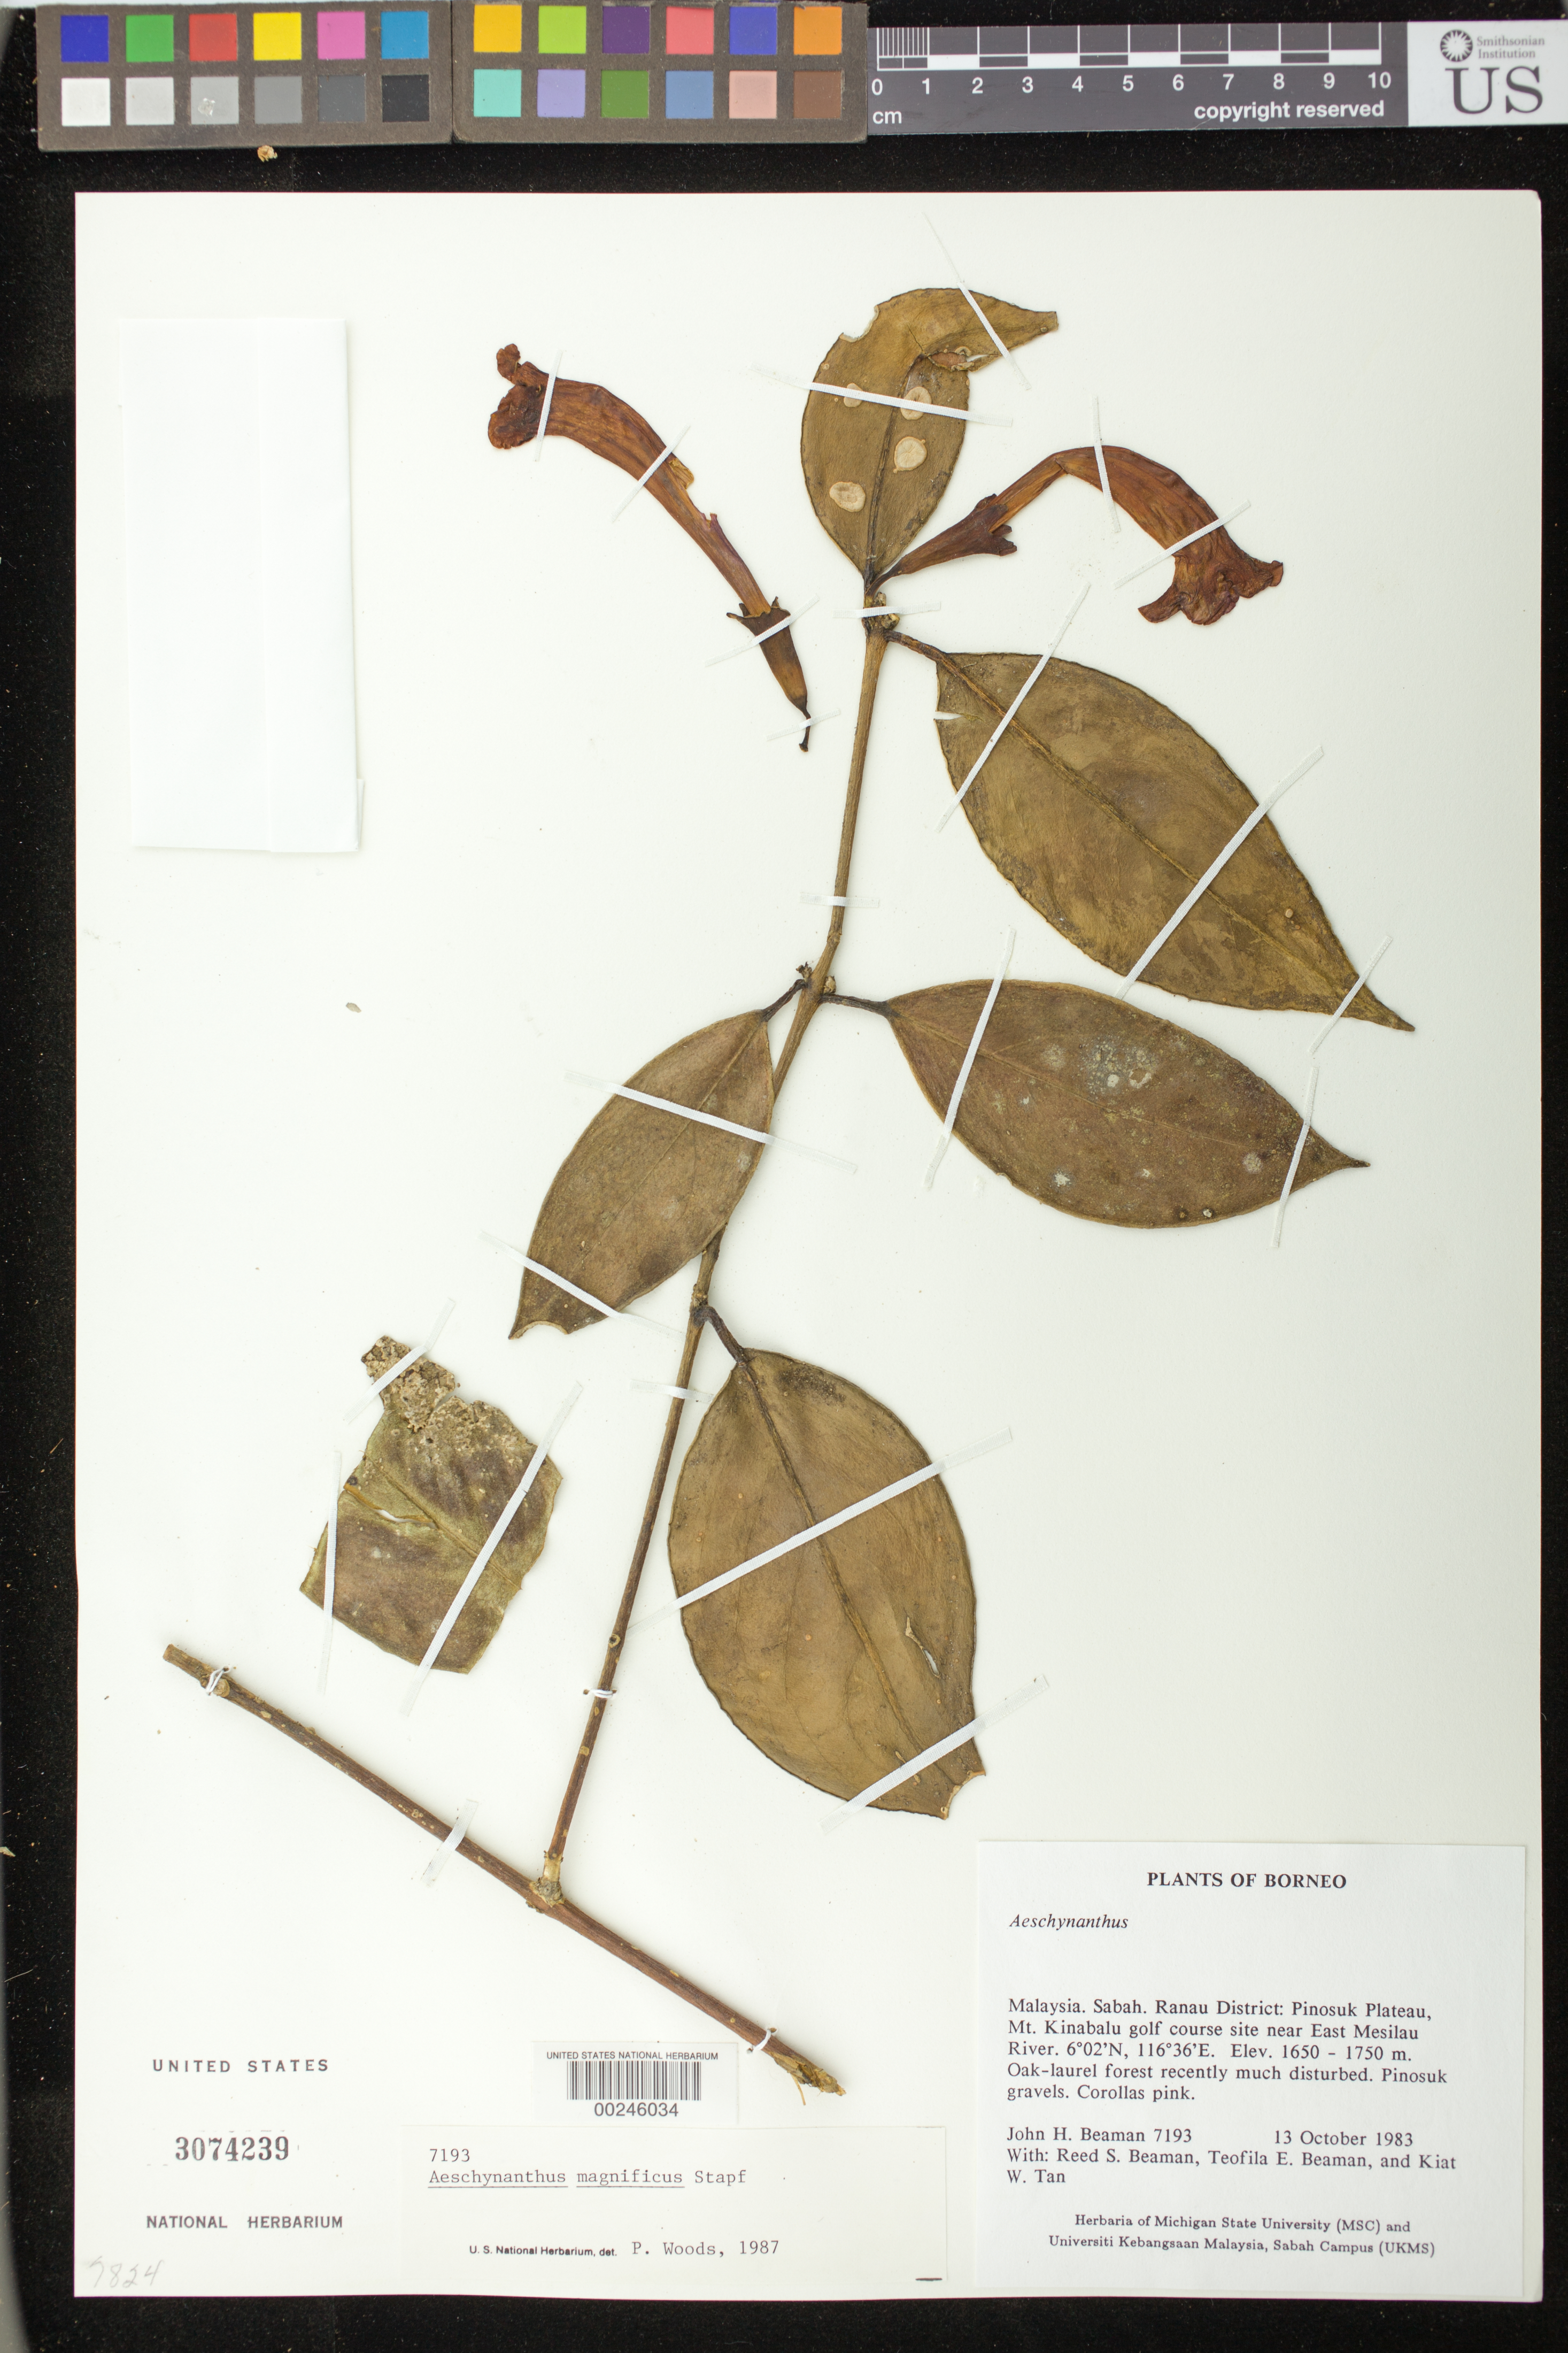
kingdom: Plantae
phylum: Tracheophyta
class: Magnoliopsida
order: Lamiales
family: Gesneriaceae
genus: Aeschynanthus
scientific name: Aeschynanthus magnificus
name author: Stapf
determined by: Woods, P.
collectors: J. H. Beaman, R. S. Beaman, T. E. Beaman & K. Tan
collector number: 7193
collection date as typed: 13 Oct 1983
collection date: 1983-10-13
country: Malaysia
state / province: Sabah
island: Borneo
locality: Ranau dist, pinosuk plateau, mt kinabalu golf course site near east mesilau river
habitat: Oak-laurel forest recently much disturbed, pinosuk gravels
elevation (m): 1650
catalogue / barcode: US 3074239